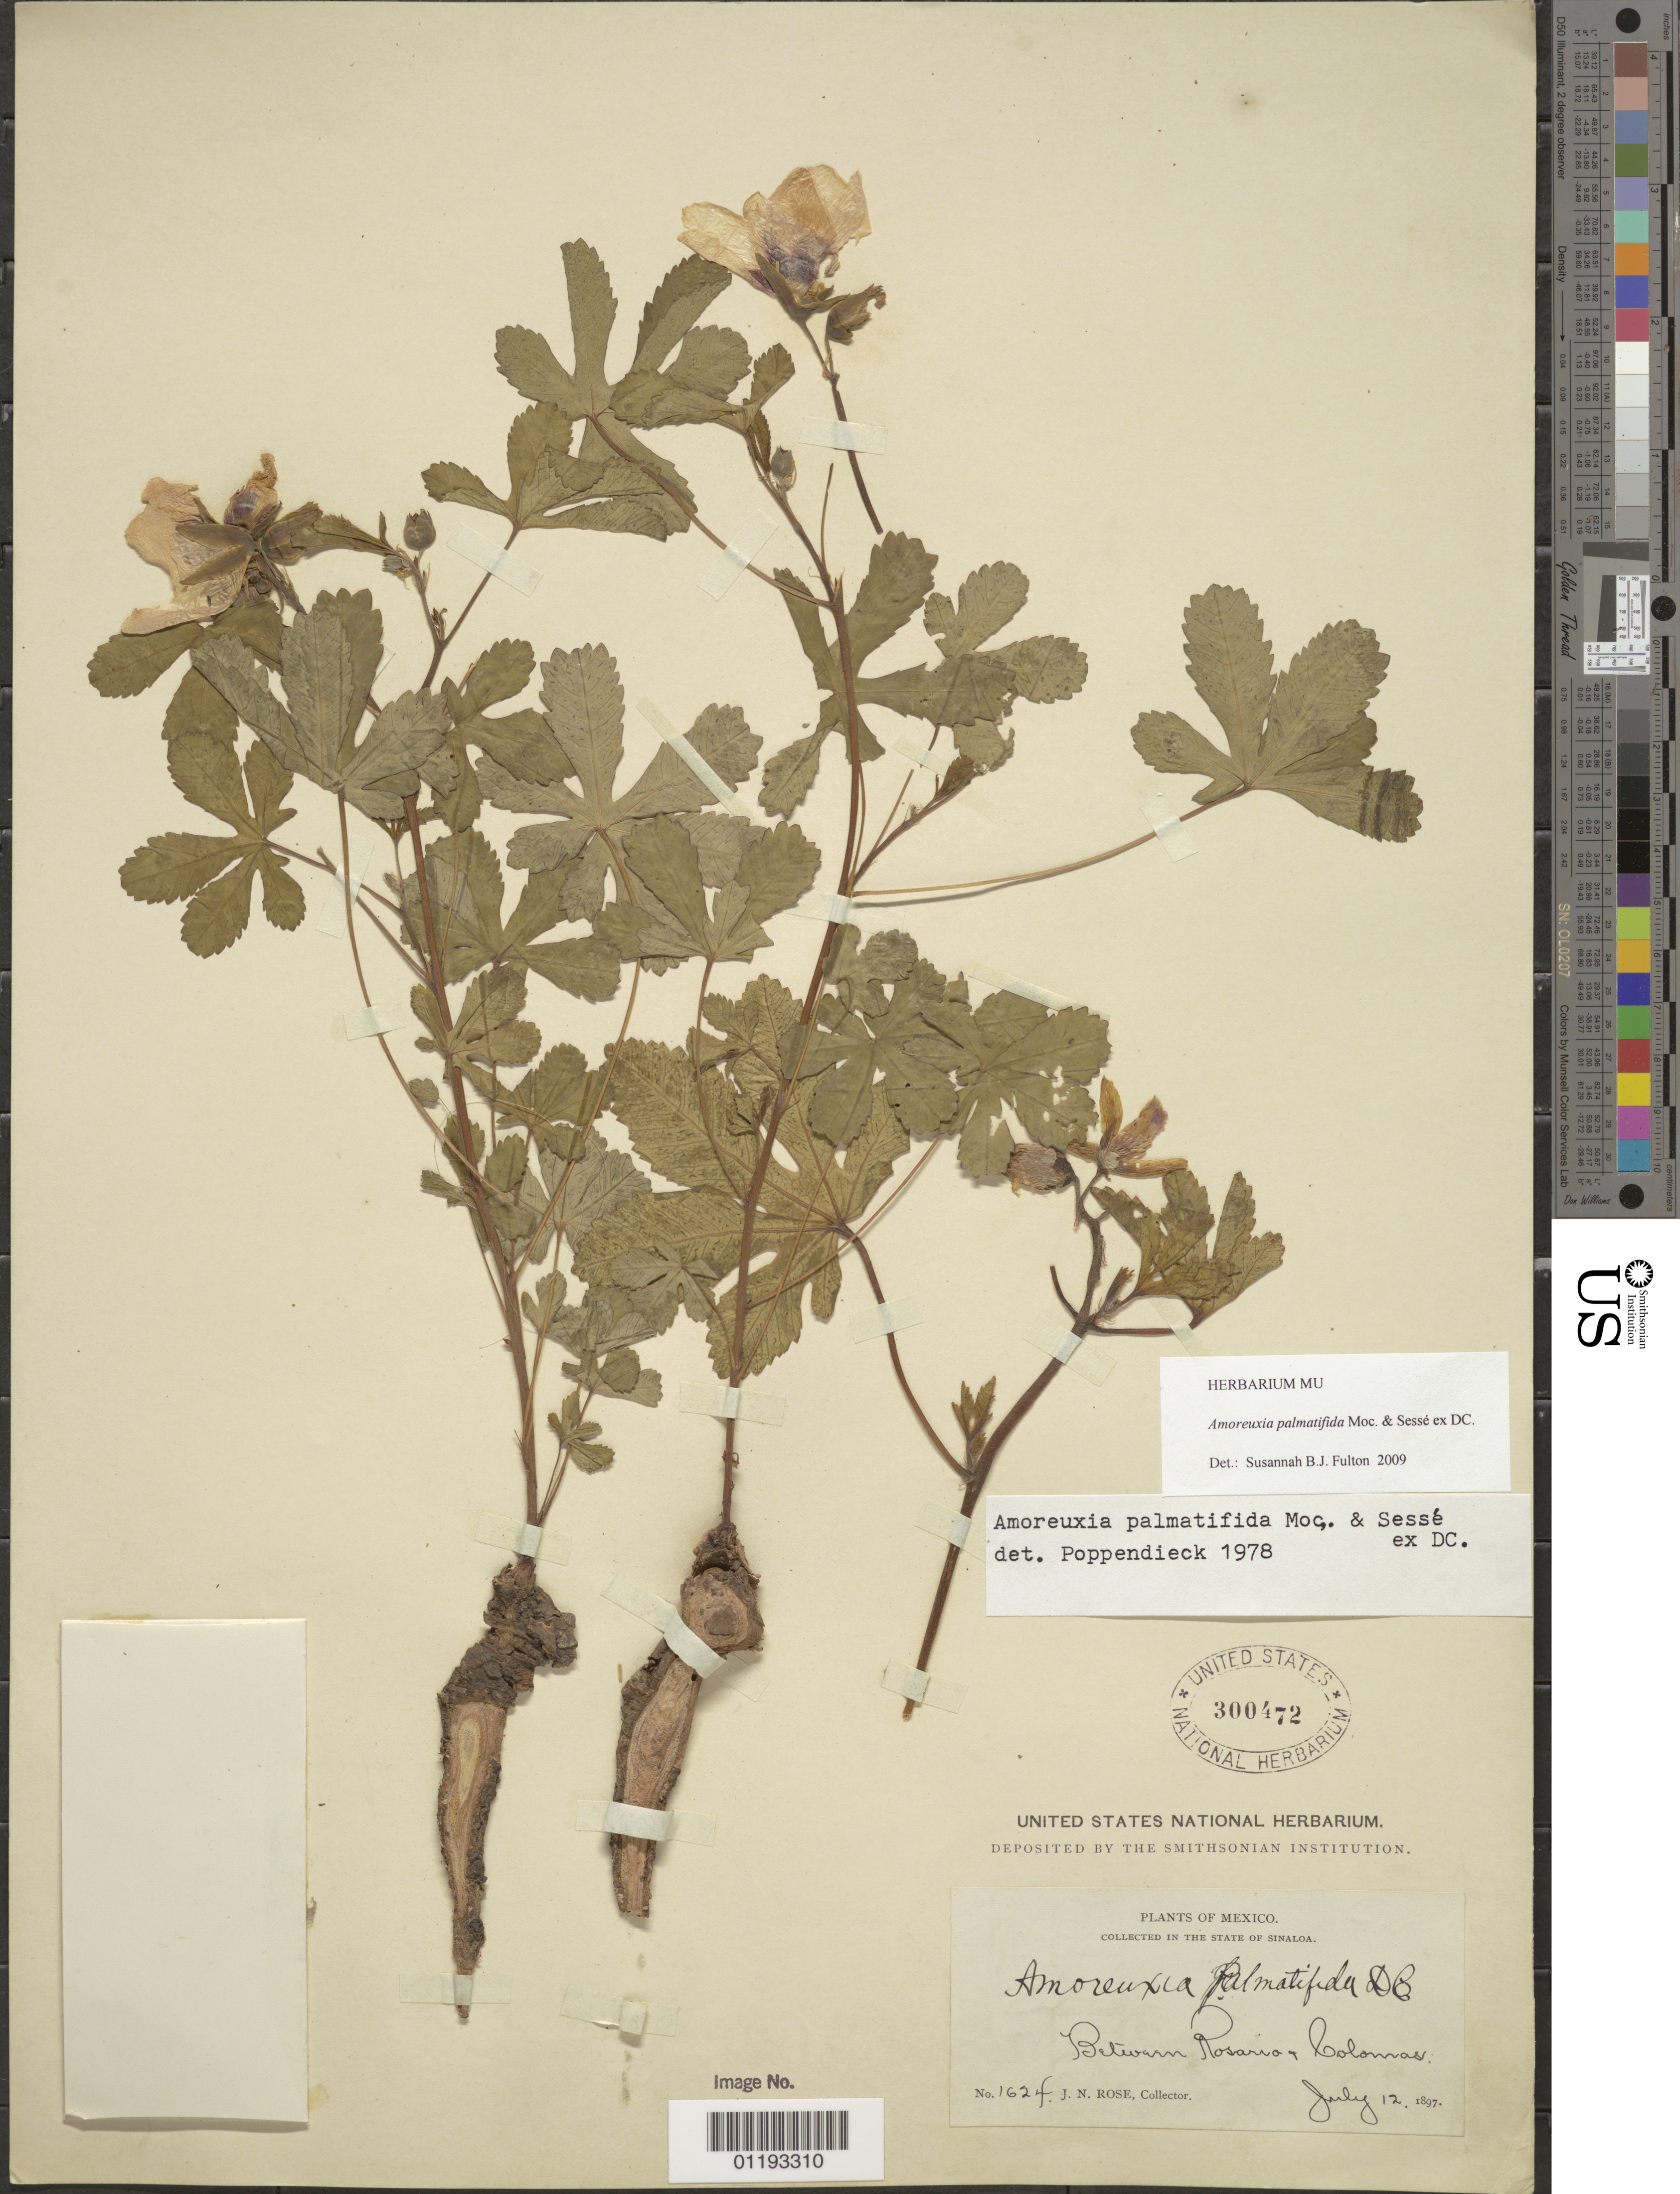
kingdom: Plantae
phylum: Tracheophyta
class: Magnoliopsida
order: Malvales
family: Cochlospermaceae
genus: Amoreuxia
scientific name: Amoreuxia palmatifida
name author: Moc. & Sessé ex DC.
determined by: Fulton, Susannah B.J.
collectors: J. N. Rose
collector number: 1624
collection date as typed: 12 Jul 1897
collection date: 1897-07-12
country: Mexico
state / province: Sinaloa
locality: Between Rosario and Colomas.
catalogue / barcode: US 300472